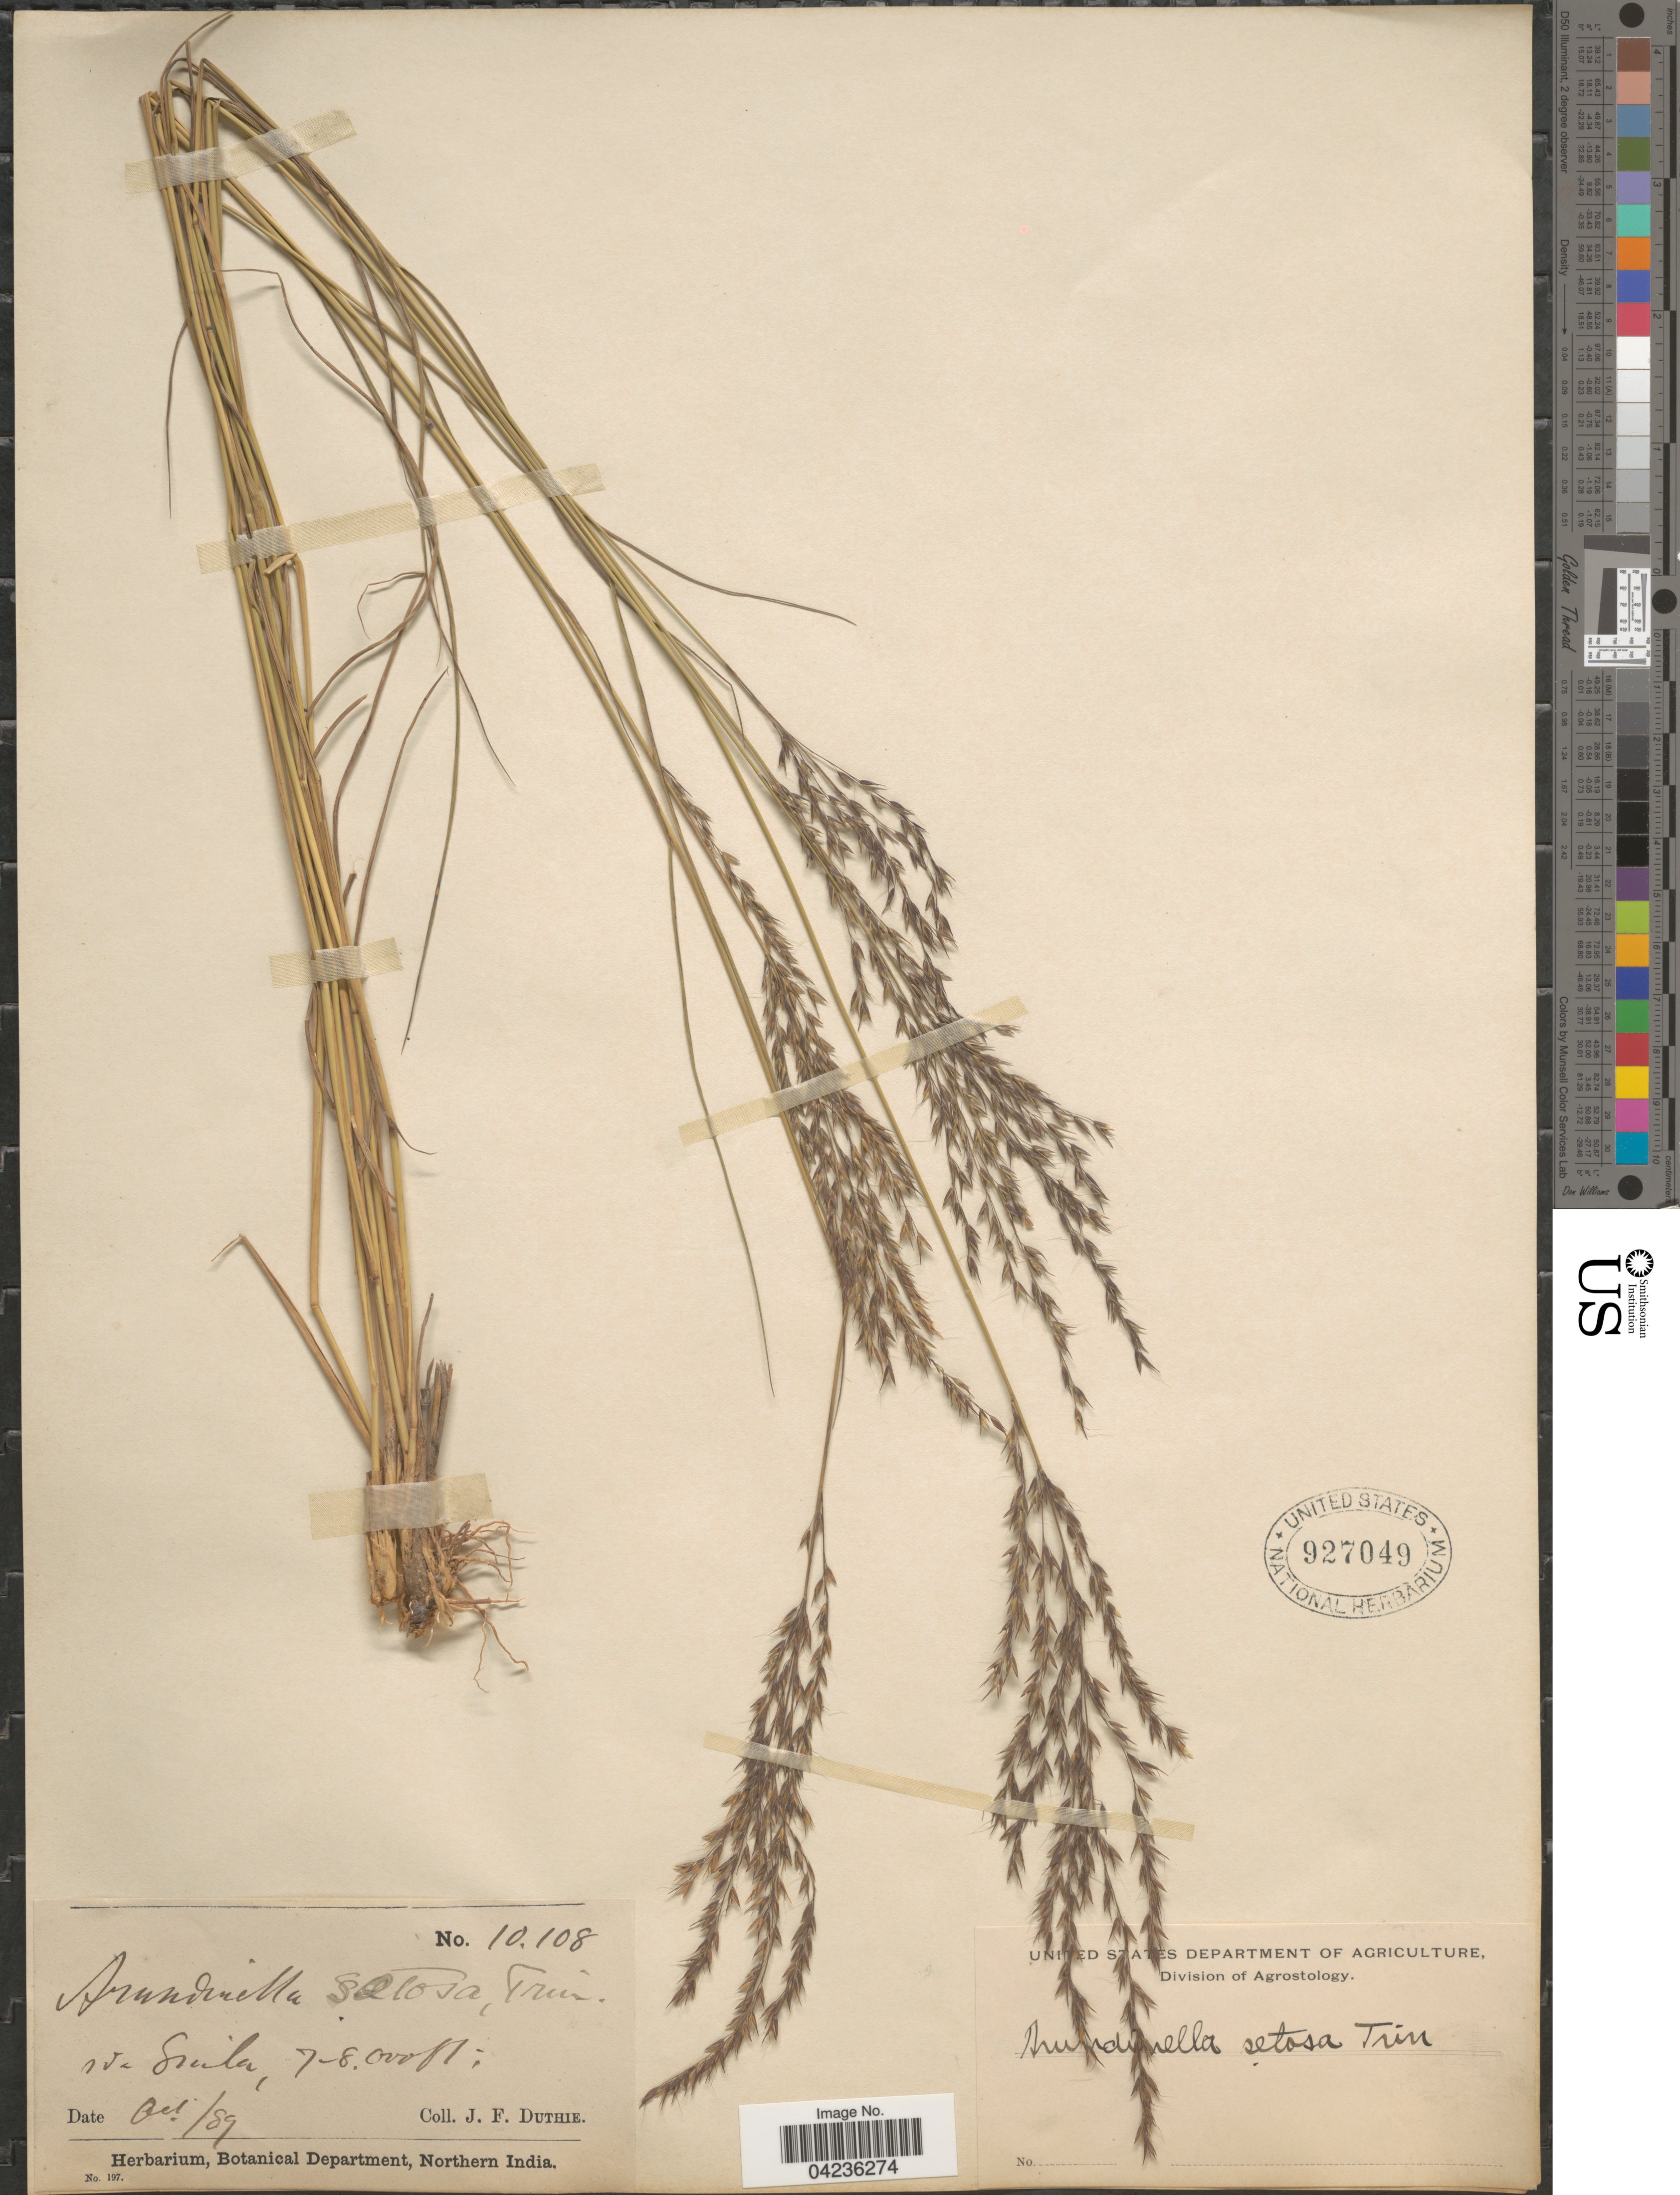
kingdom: Plantae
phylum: Tracheophyta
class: Liliopsida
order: Poales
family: Poaceae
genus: Arundinella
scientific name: Arundinella setosa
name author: Trin.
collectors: J. F. Duthie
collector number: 10108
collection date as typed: Transcribed d/m/y: /10/89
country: India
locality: Nr Simla.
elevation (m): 2134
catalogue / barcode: US 927049